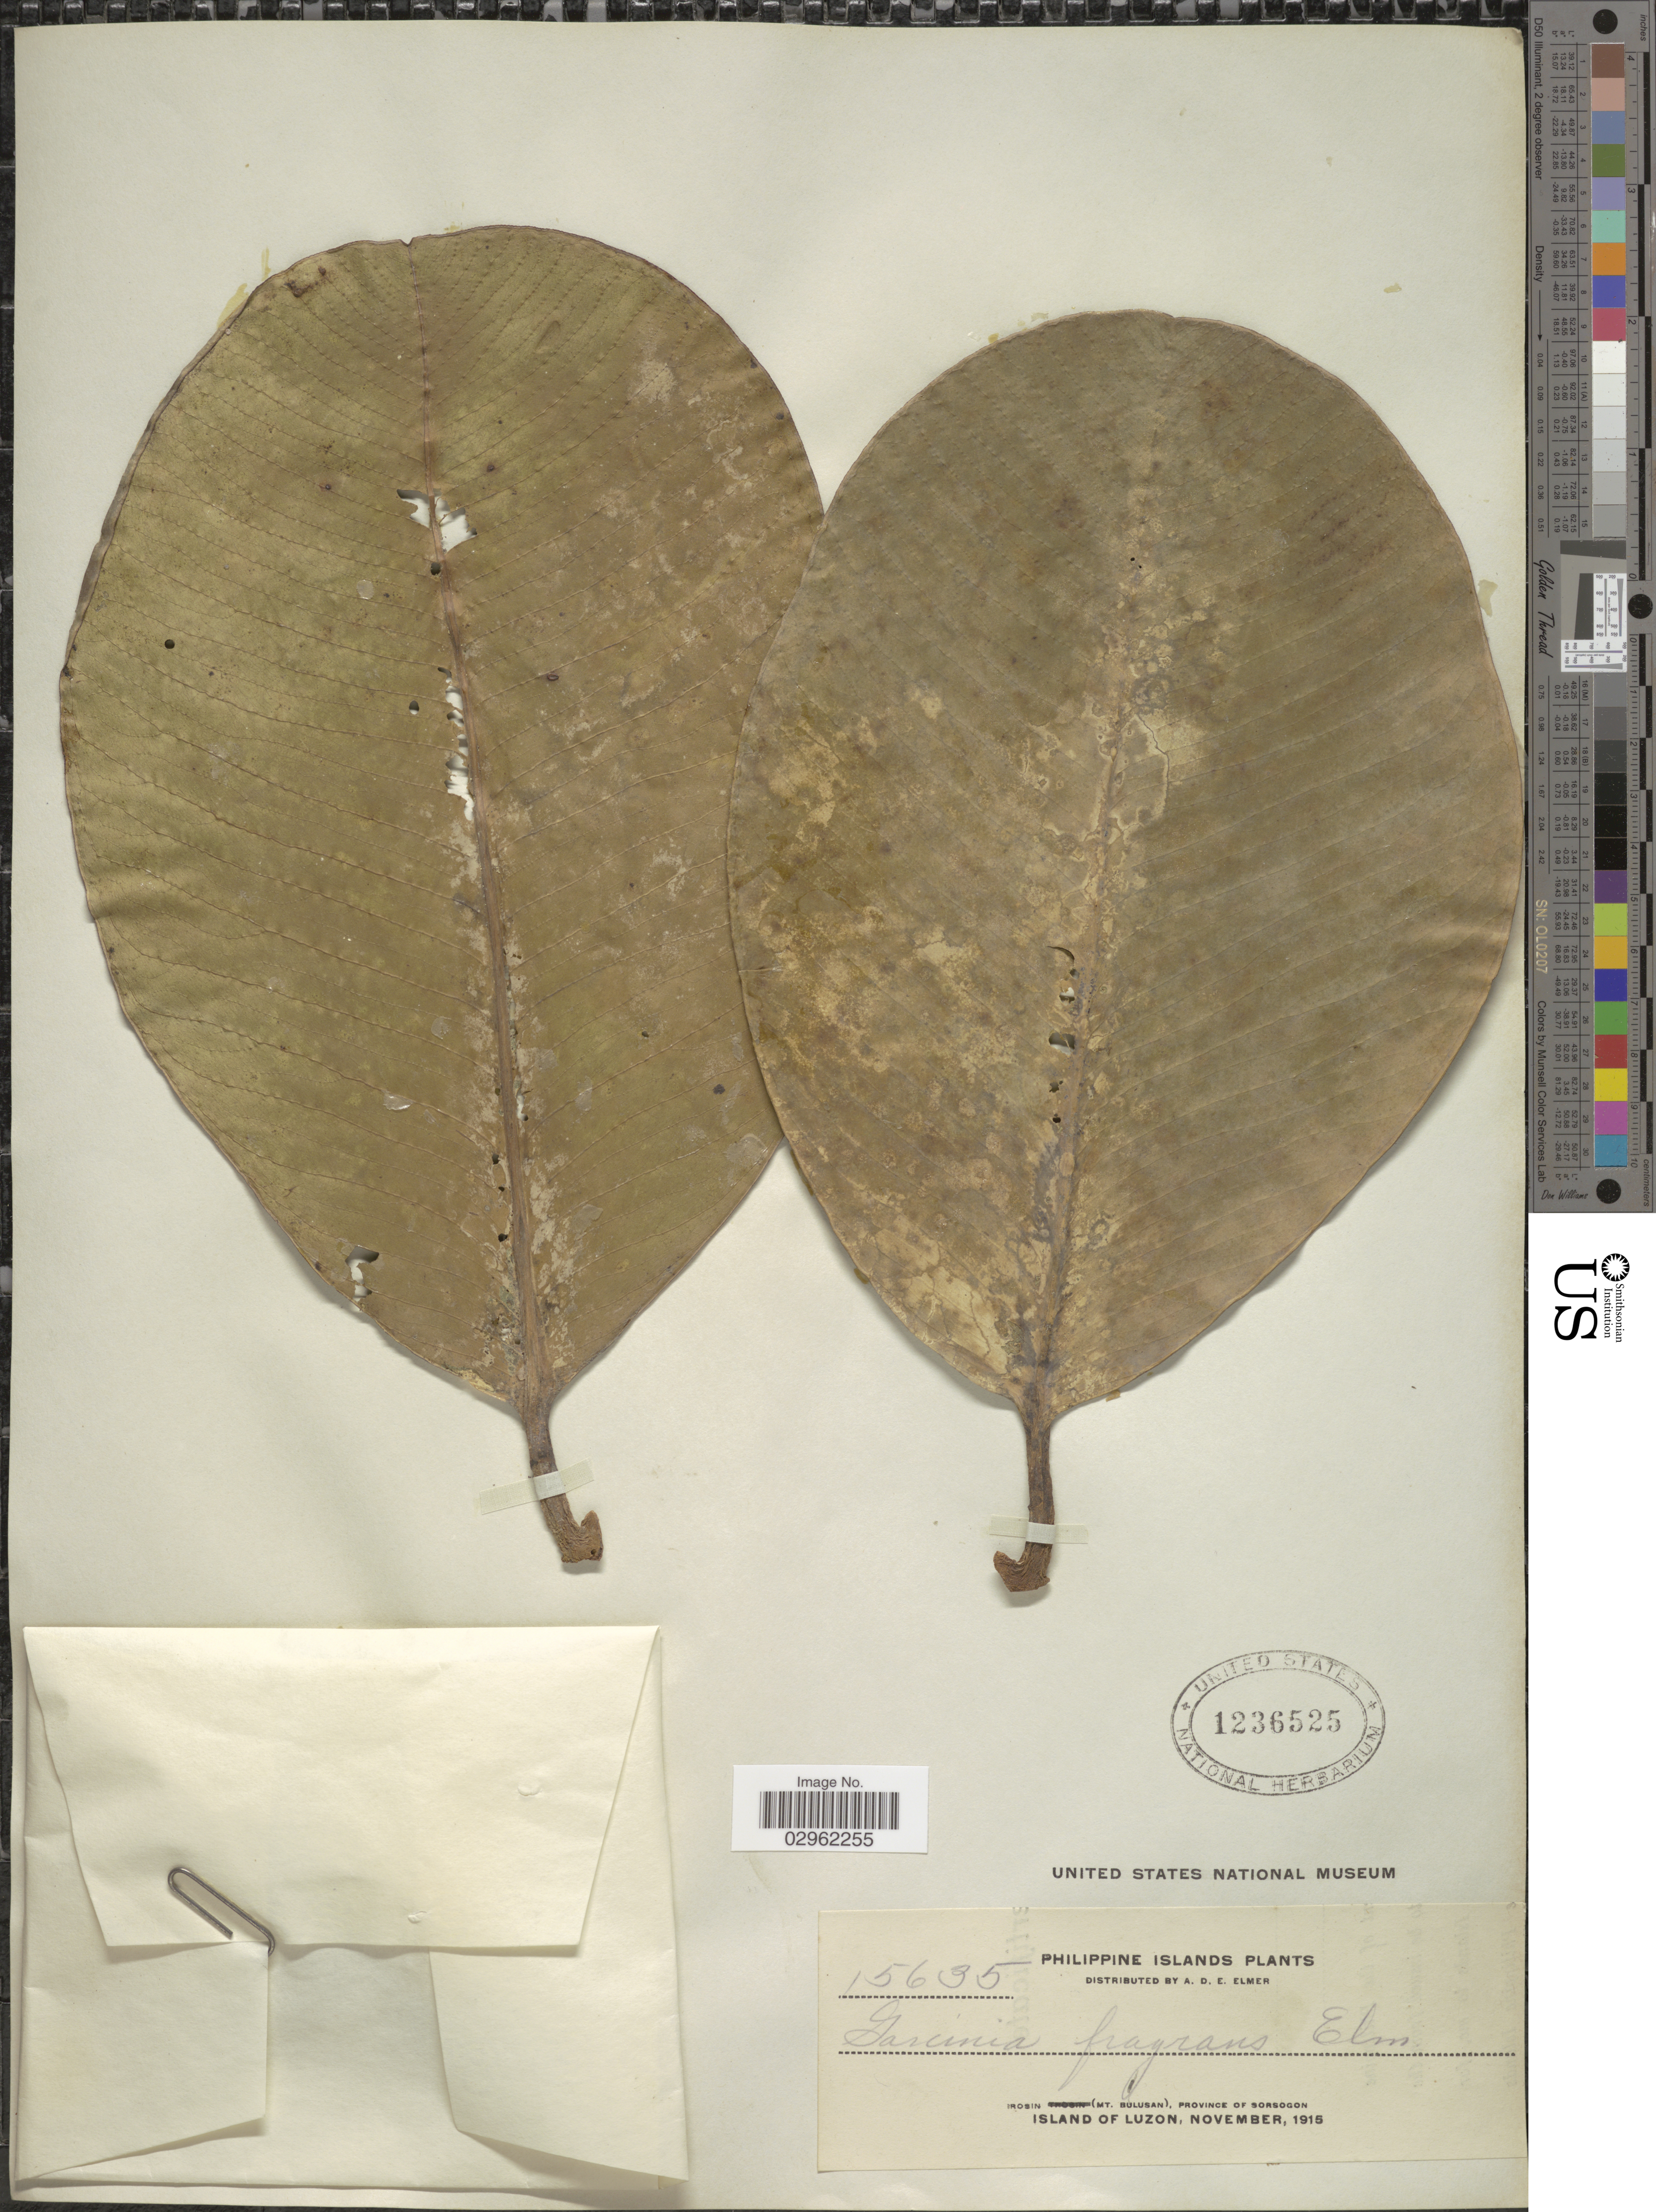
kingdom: Plantae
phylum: Tracheophyta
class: Magnoliopsida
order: Malpighiales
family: Clusiaceae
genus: Garcinia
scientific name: Garcinia vidalii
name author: Merr.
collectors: A. D. E. Elmer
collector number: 15635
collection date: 1915-11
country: Philippines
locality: Irsoin (Mt. Bulusan), Province of Sorsogon, Island of Luzon.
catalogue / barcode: US 1236525